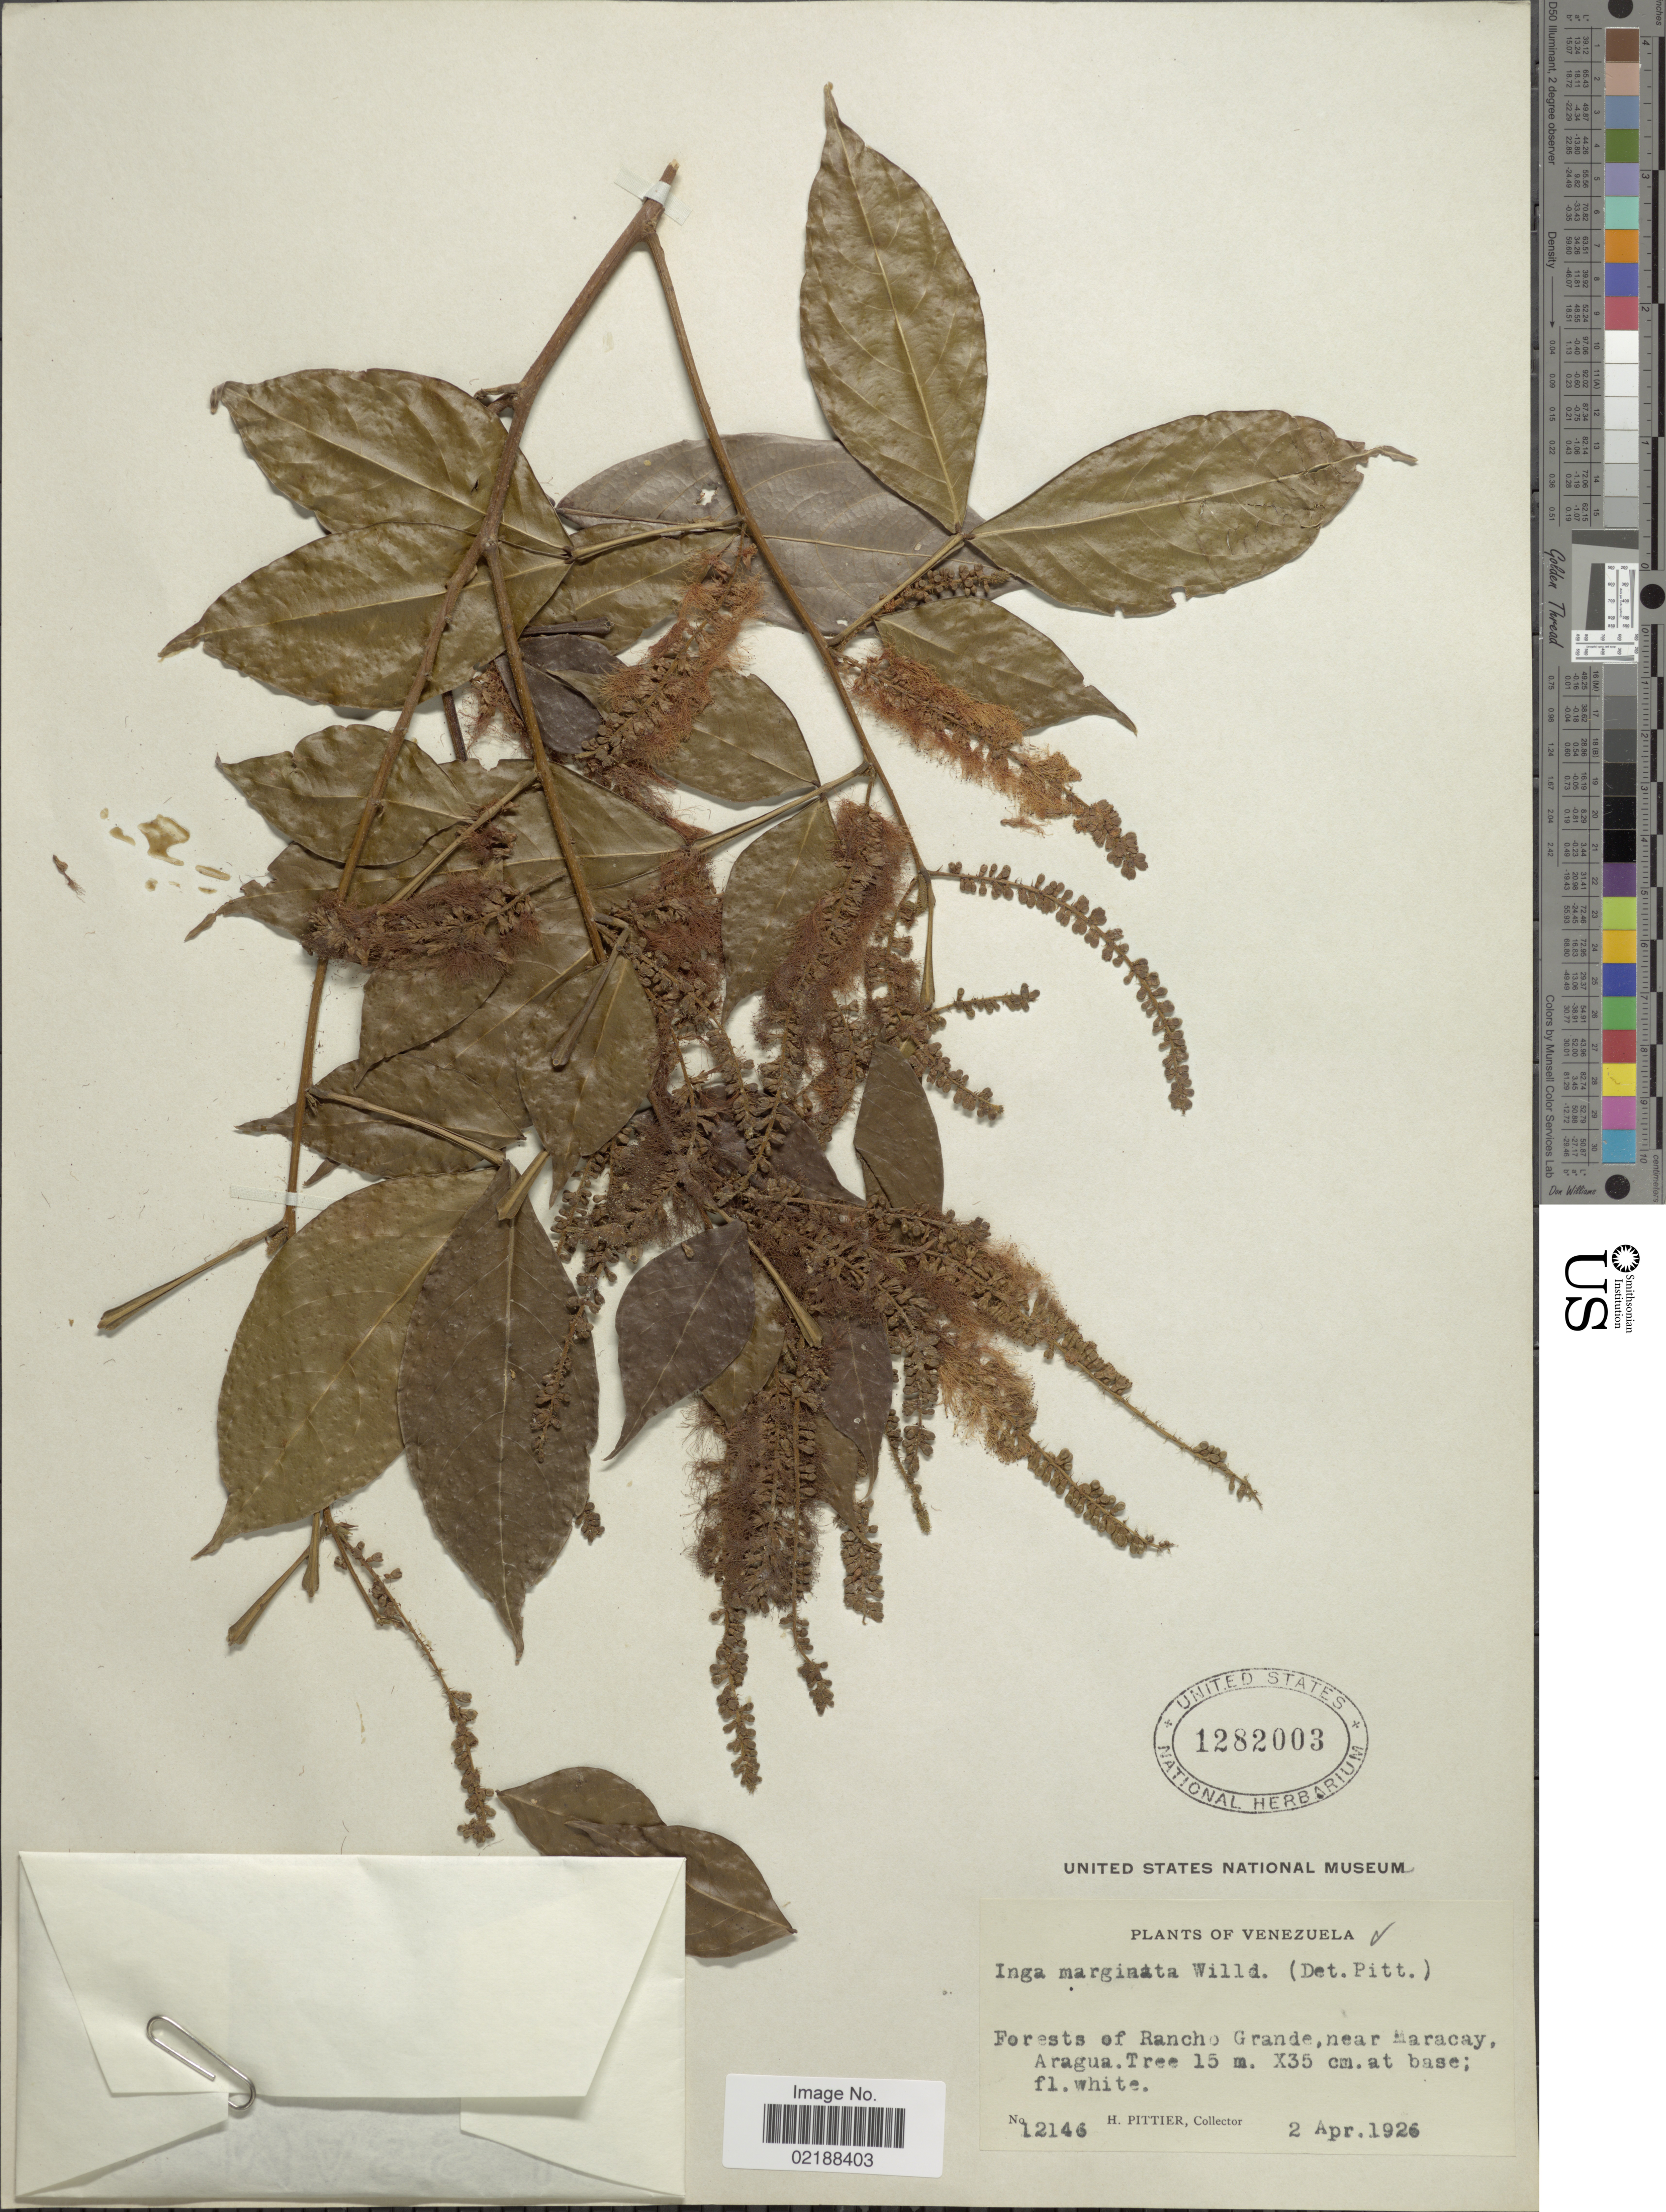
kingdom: Plantae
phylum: Tracheophyta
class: Magnoliopsida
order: Fabales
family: Fabaceae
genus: Inga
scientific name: Inga marginata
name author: Willd.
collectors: H. F. Pittier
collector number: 12146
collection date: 1926-04-02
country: Venezuela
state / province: Aragua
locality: Forest of Rancho Grande, near Maracay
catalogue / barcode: US 1282003